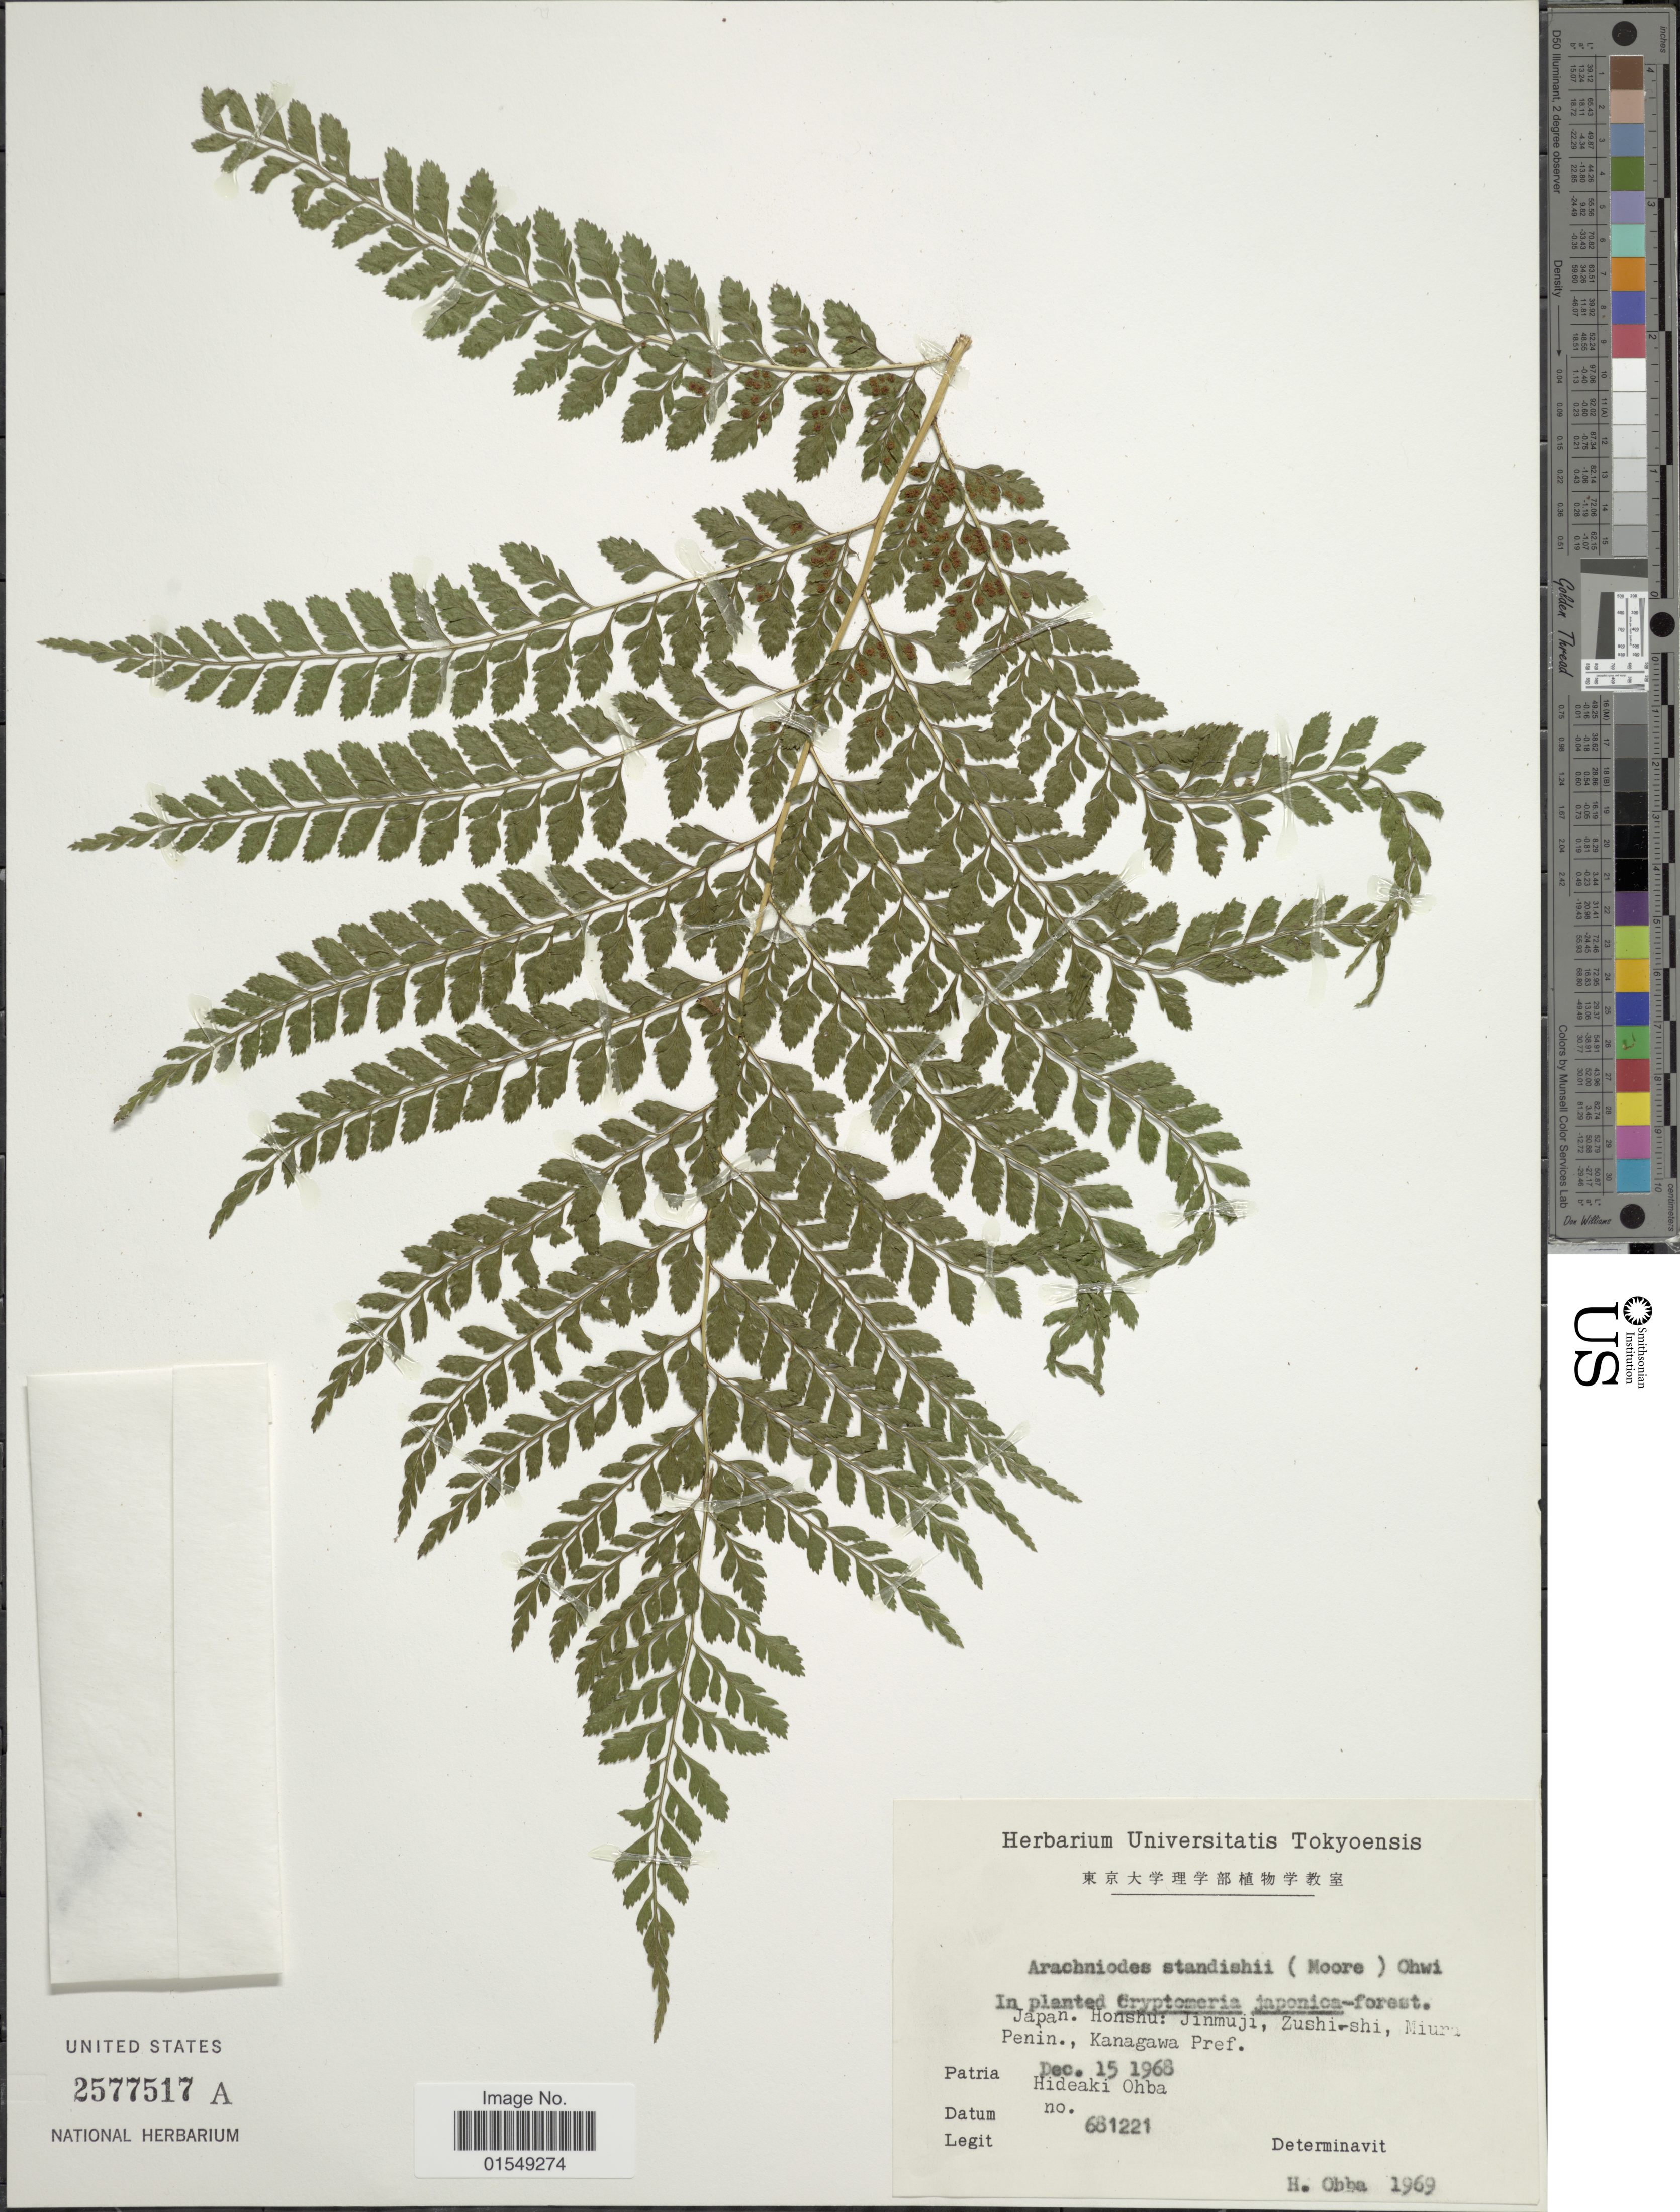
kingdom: Plantae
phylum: Tracheophyta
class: Polypodiopsida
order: Polypodiales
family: Dryopteridaceae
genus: Arachniodes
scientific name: Arachniodes standishii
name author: (T. Moore) Ohwi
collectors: H. Ohba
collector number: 681221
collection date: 1968-12-15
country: Japan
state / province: Kanagawa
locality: Japan. Honshu: Jinmuji, Zushi-shi, Miura Penin., Kanagawa Pref.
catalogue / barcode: US 2577517A